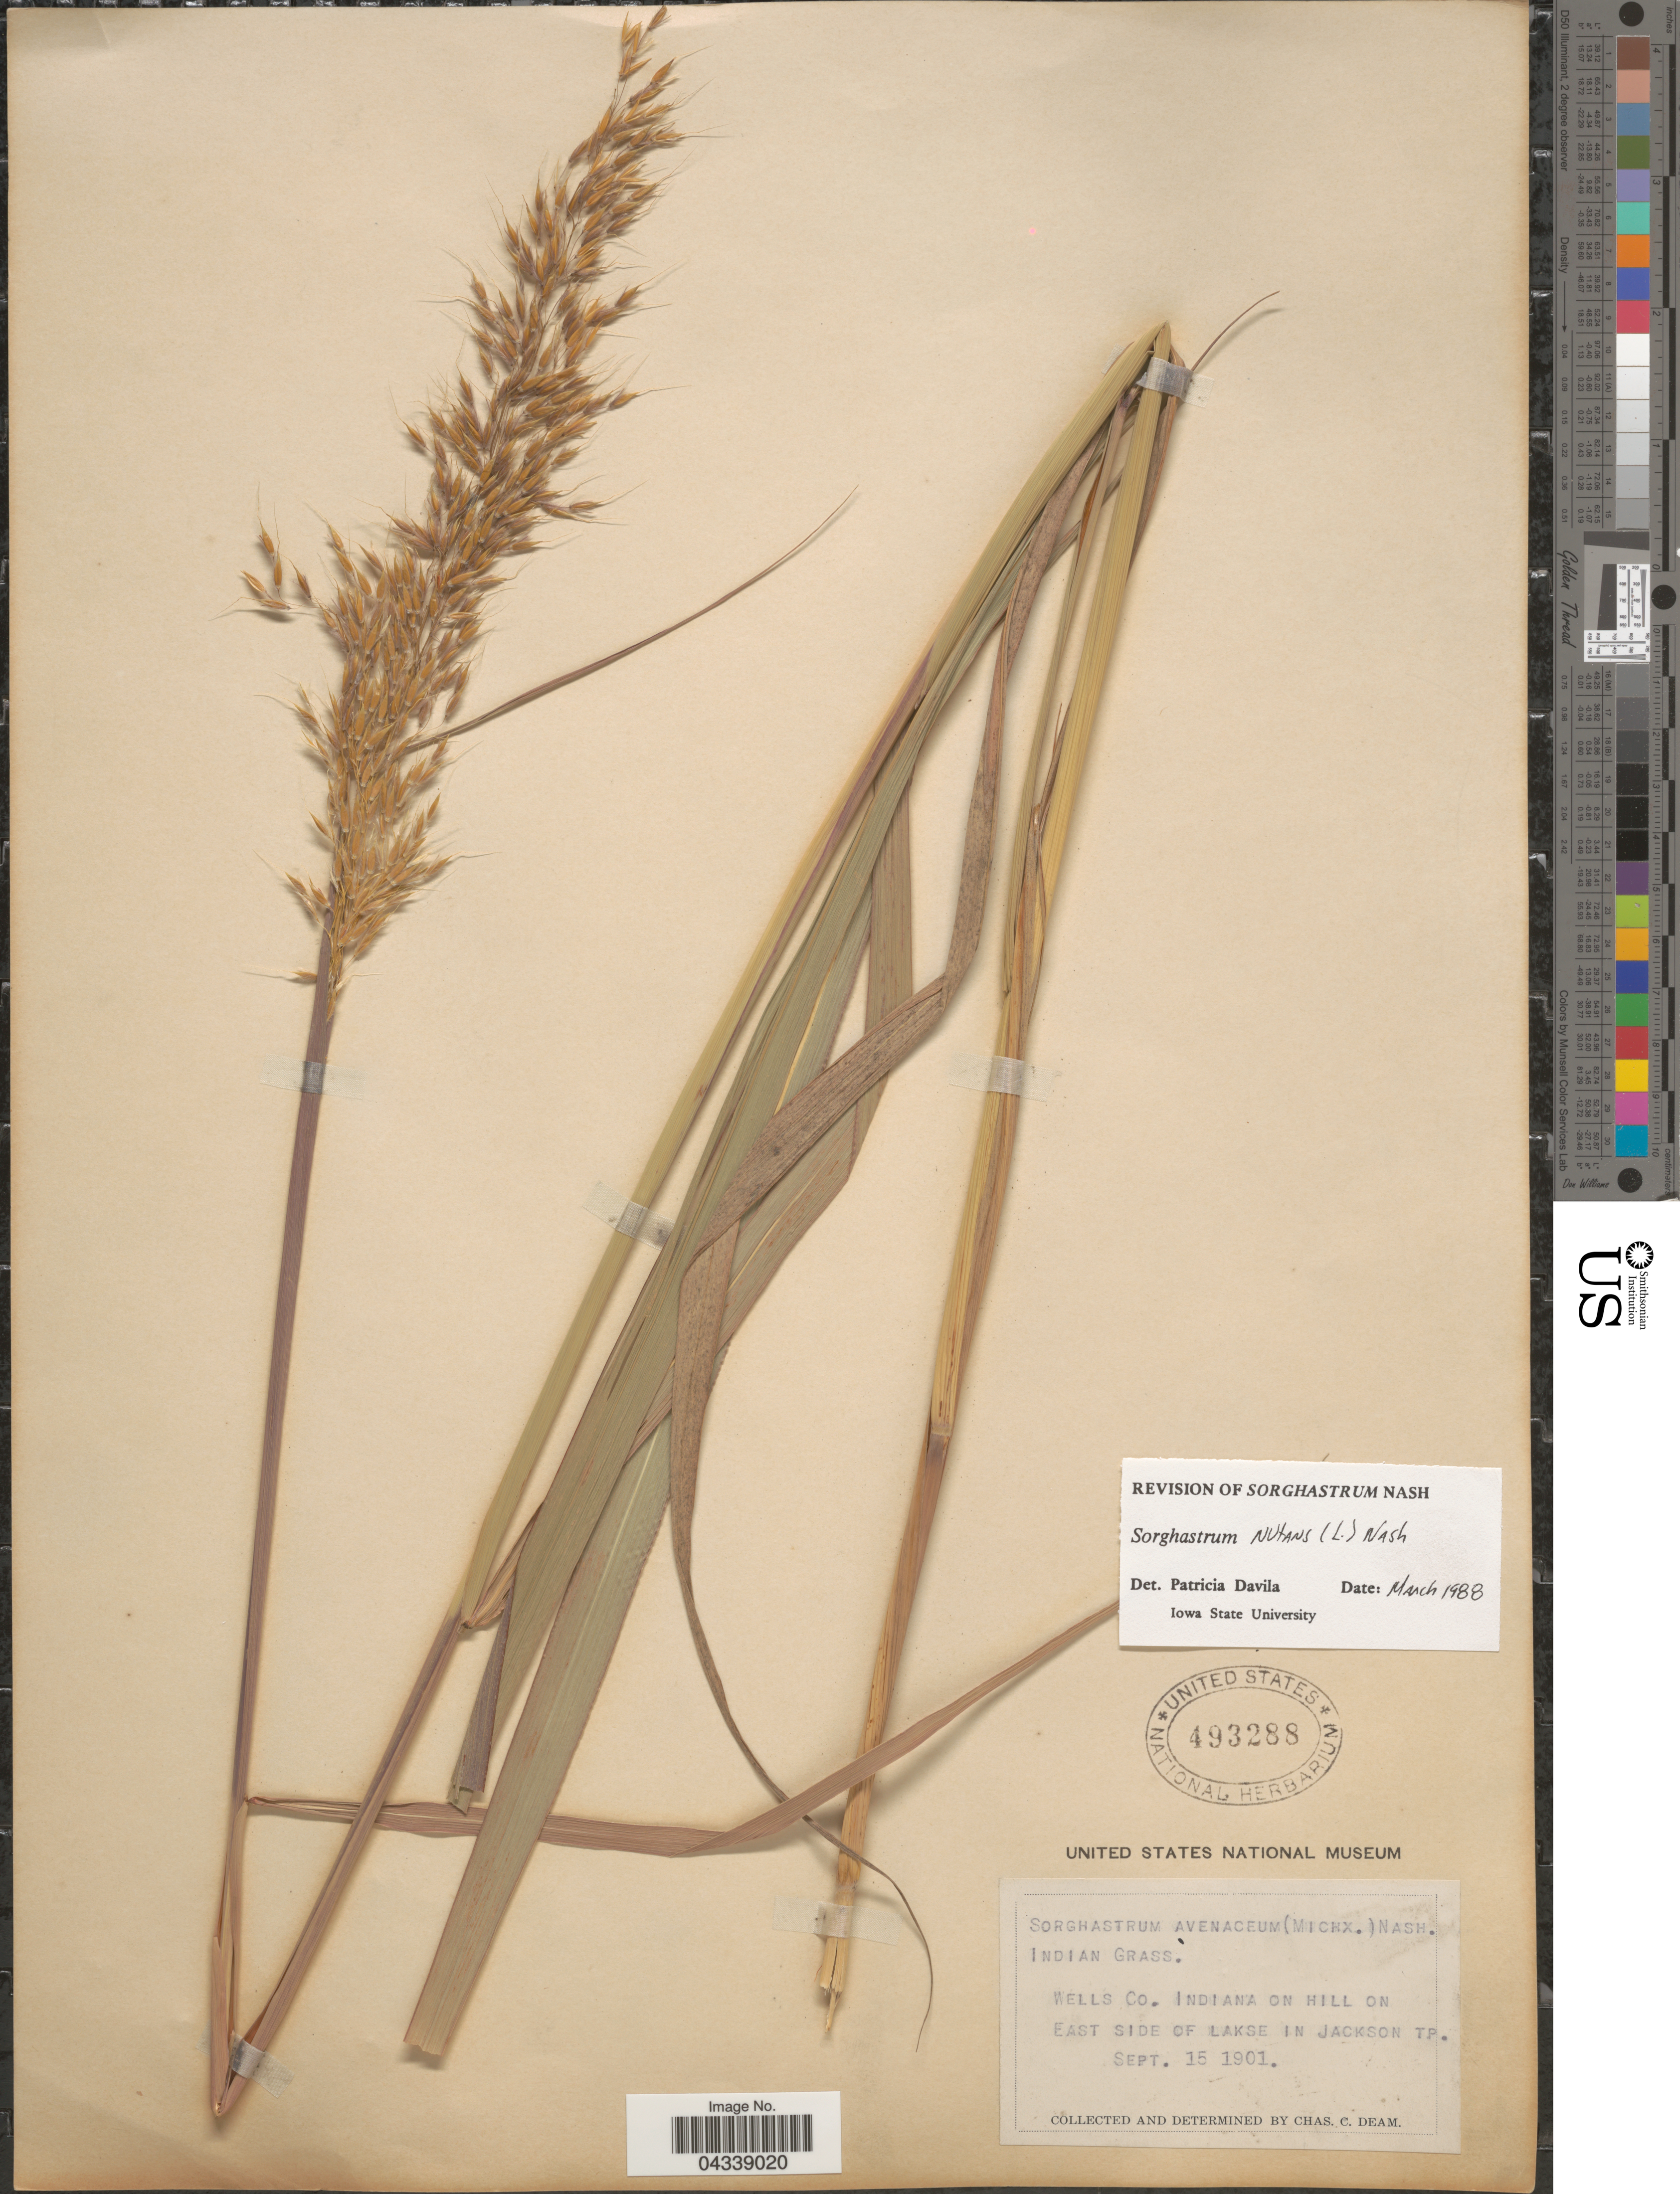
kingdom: Plantae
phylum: Tracheophyta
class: Liliopsida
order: Poales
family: Poaceae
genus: Sorghastrum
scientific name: Sorghastrum nutans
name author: (L.) Nash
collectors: C. C. Deam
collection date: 1901-09-15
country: United States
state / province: Indiana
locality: Wells Co. Indiana on hill on East side of lakse in Jackson Tp.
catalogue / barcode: US 493288